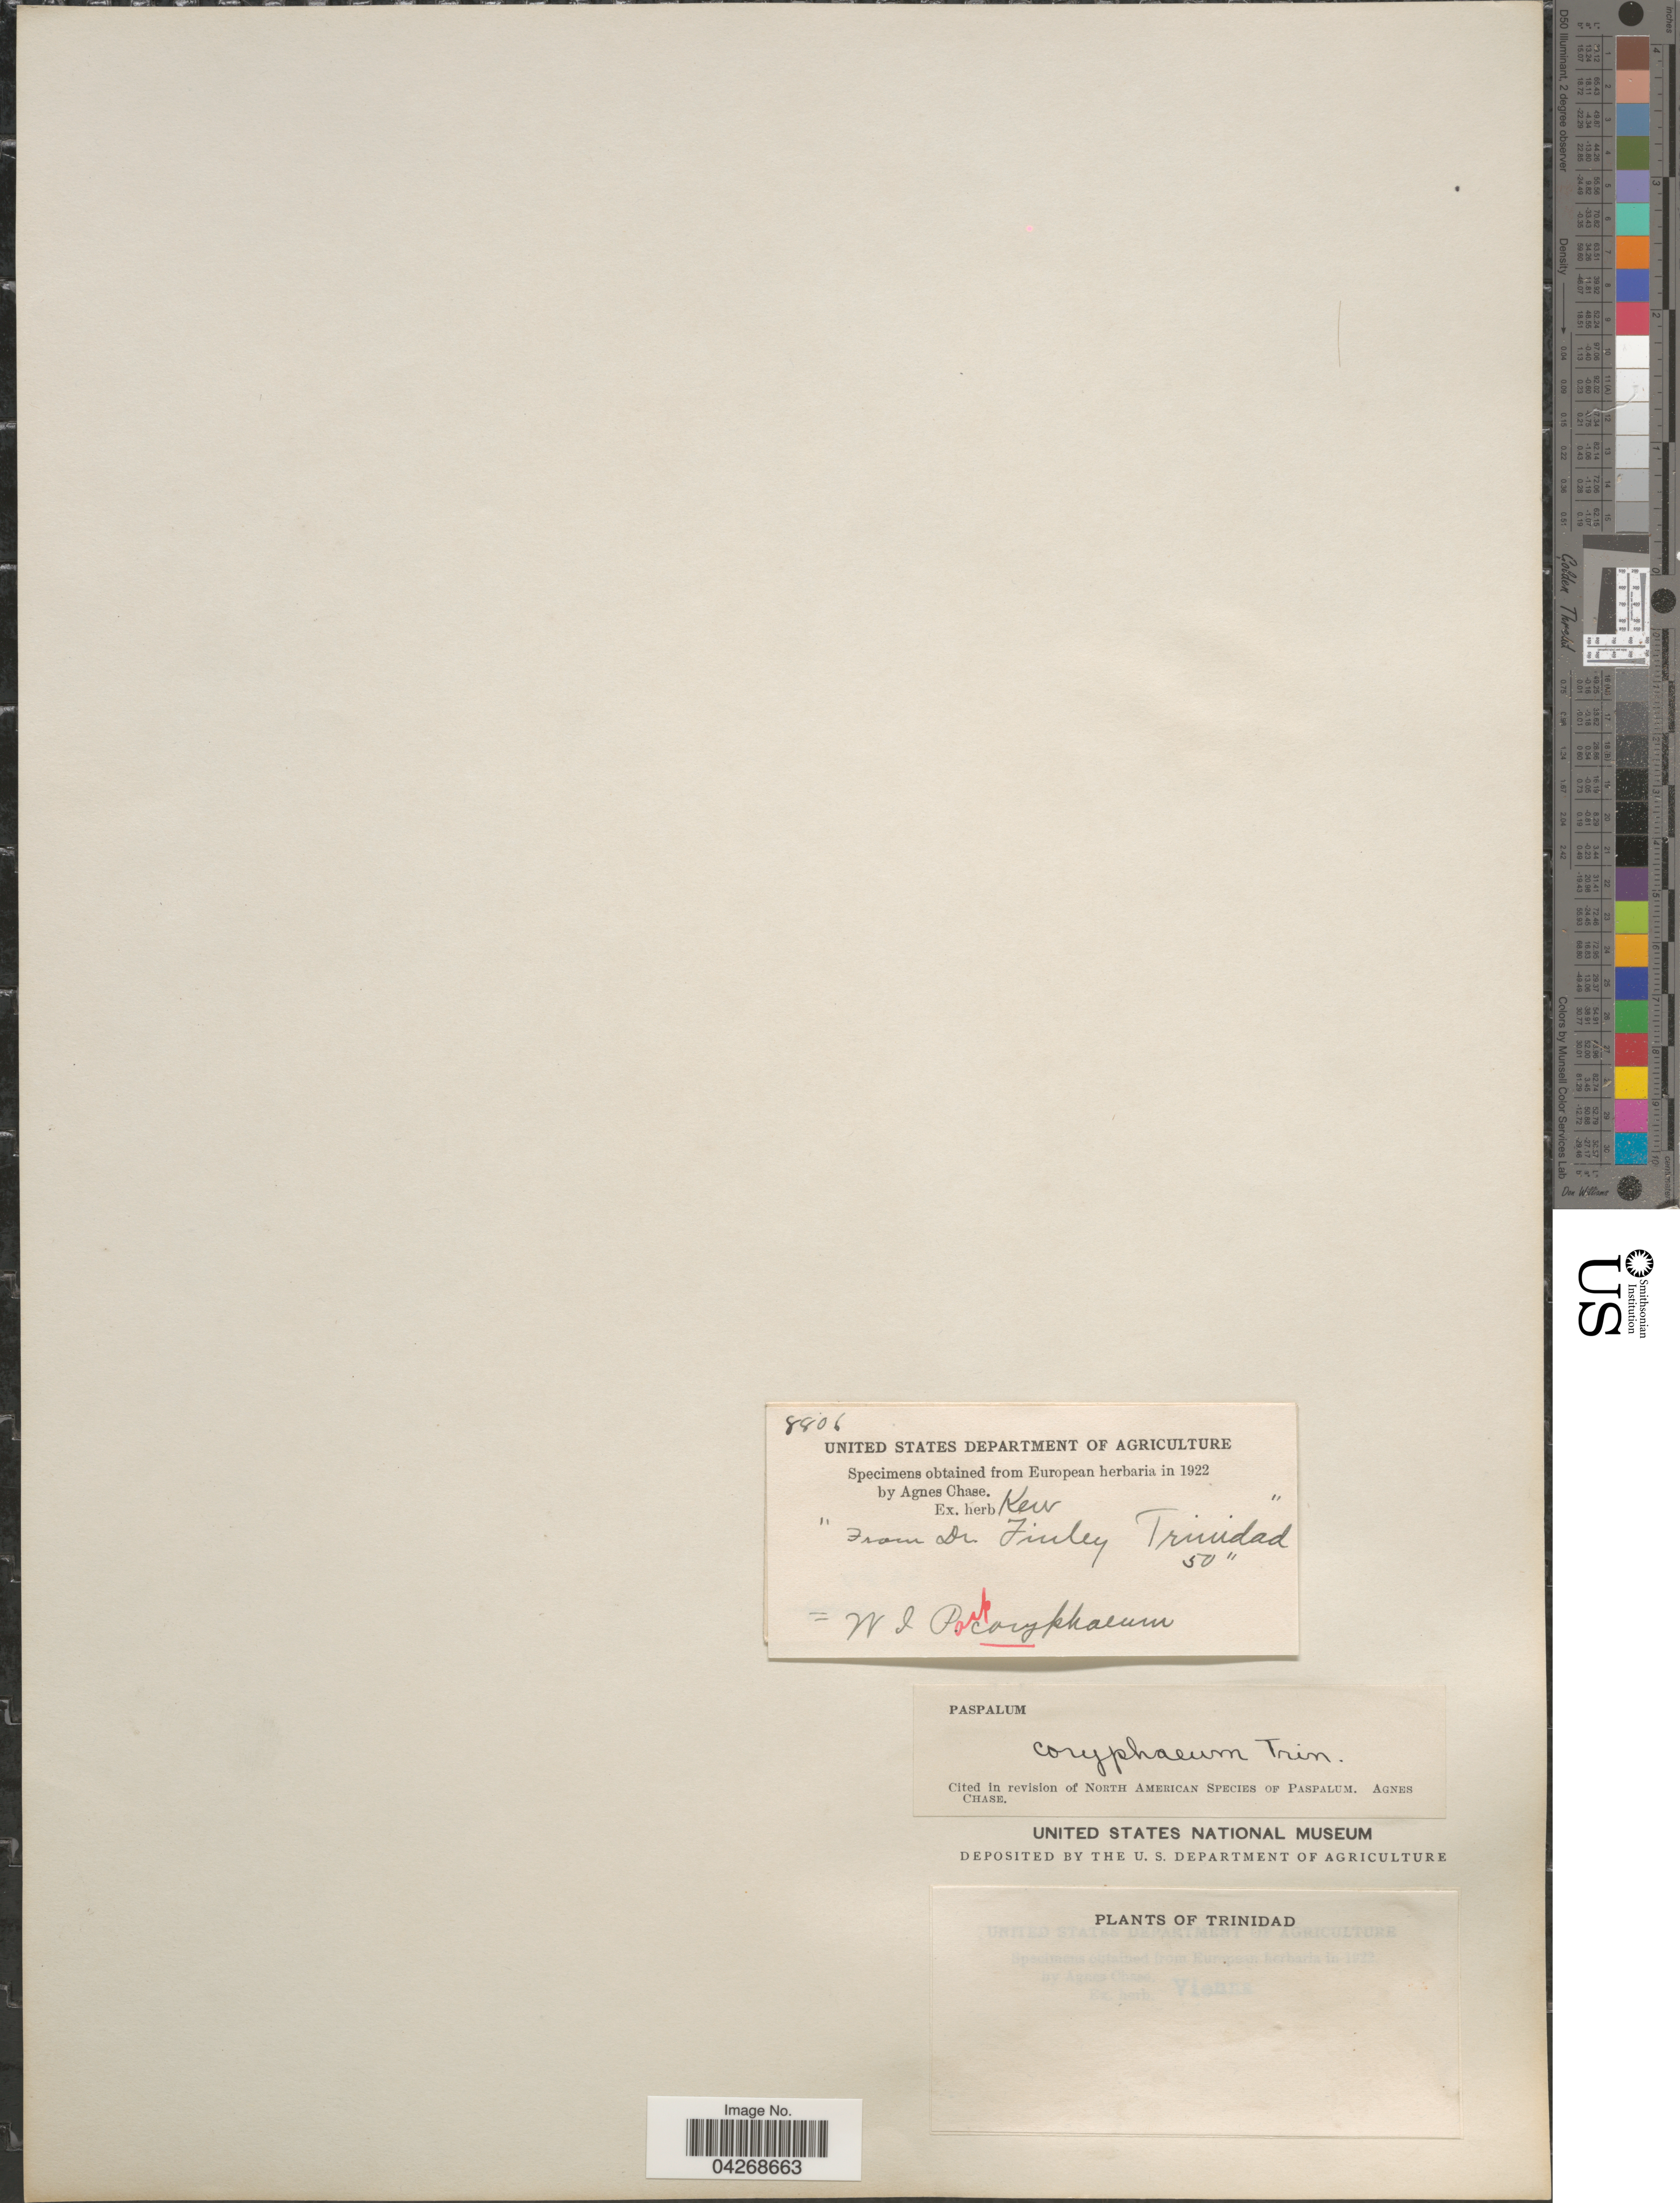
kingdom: Plantae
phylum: Tracheophyta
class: Liliopsida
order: Poales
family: Poaceae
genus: Paspalum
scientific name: Paspalum coryphaeum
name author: Trin.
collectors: Finley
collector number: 8806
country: Trinidad and Tobago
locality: Trinidad.